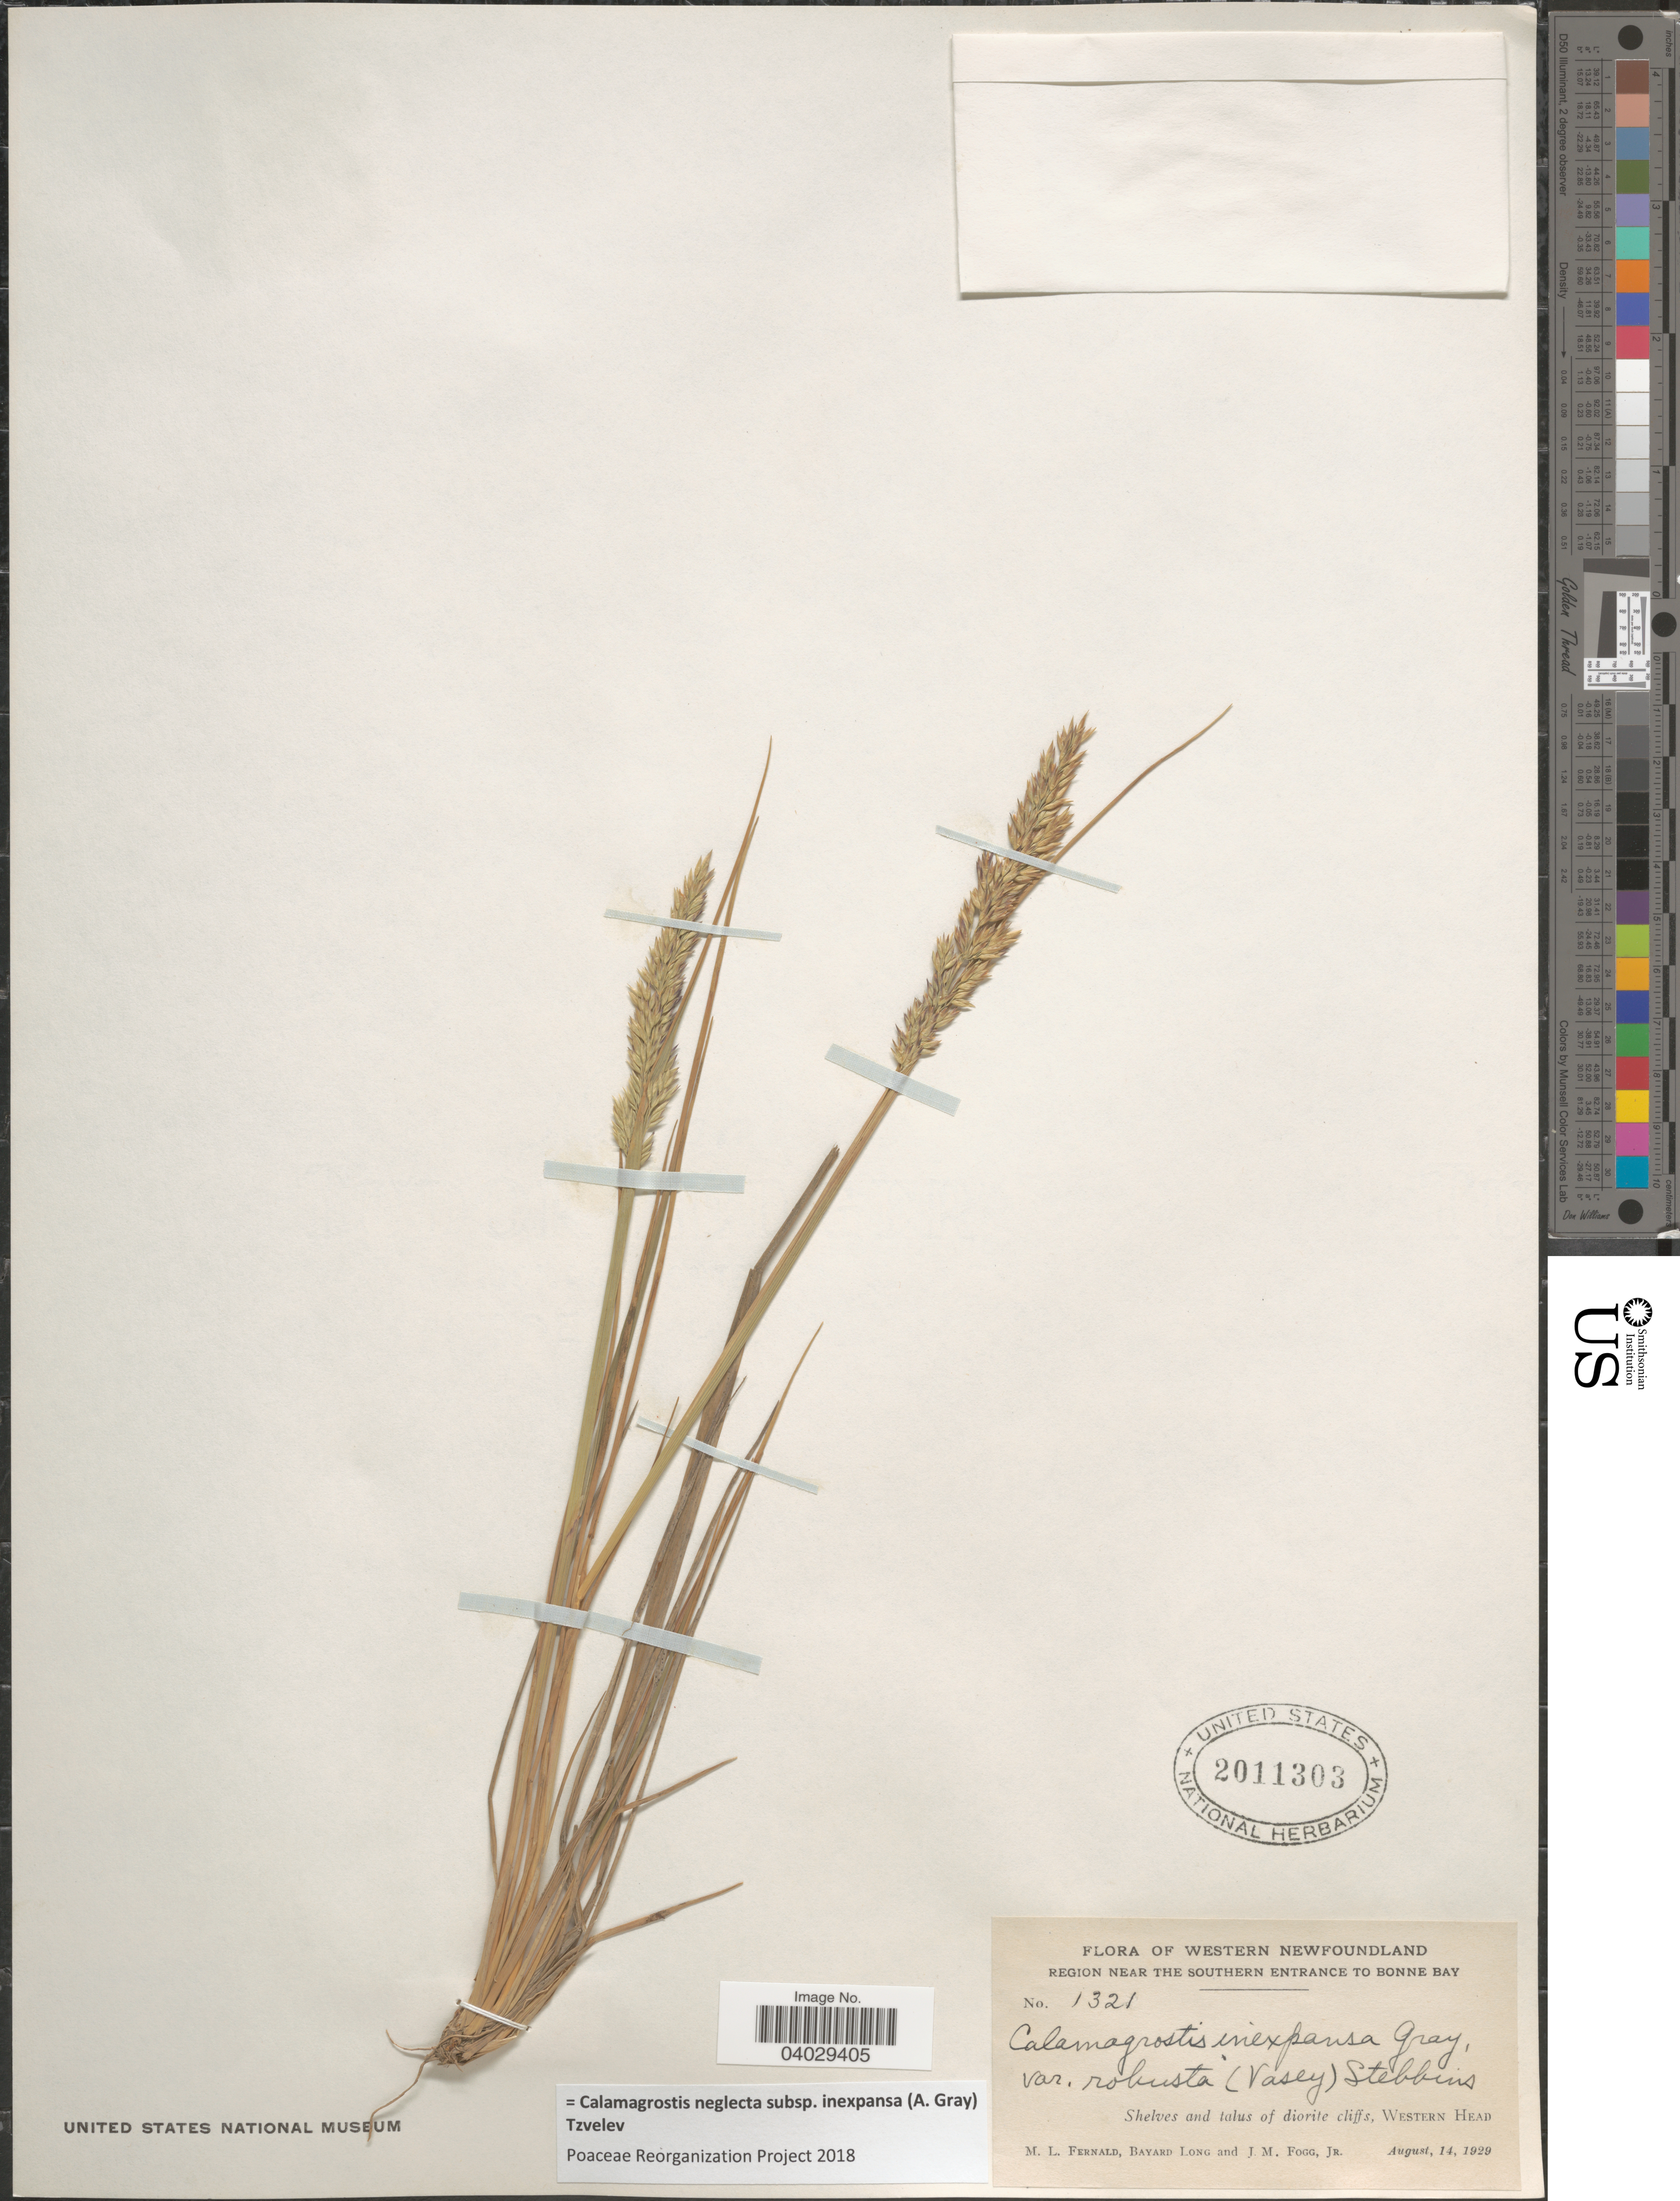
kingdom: Plantae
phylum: Tracheophyta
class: Liliopsida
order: Poales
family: Poaceae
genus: Calamagrostis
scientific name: Calamagrostis neglecta subsp. inexpansa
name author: (A. Gray) Tzvelev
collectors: M. L. Fernald, B. Long & J. Fogg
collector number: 1321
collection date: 1929-08-14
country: Canada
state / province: Newfoundland and Labrador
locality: Western Newfoundland. Region near the Southern entrance to Bonne Bay. Shelves and talus of diorite cliffs, Western Head.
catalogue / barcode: US 2011303